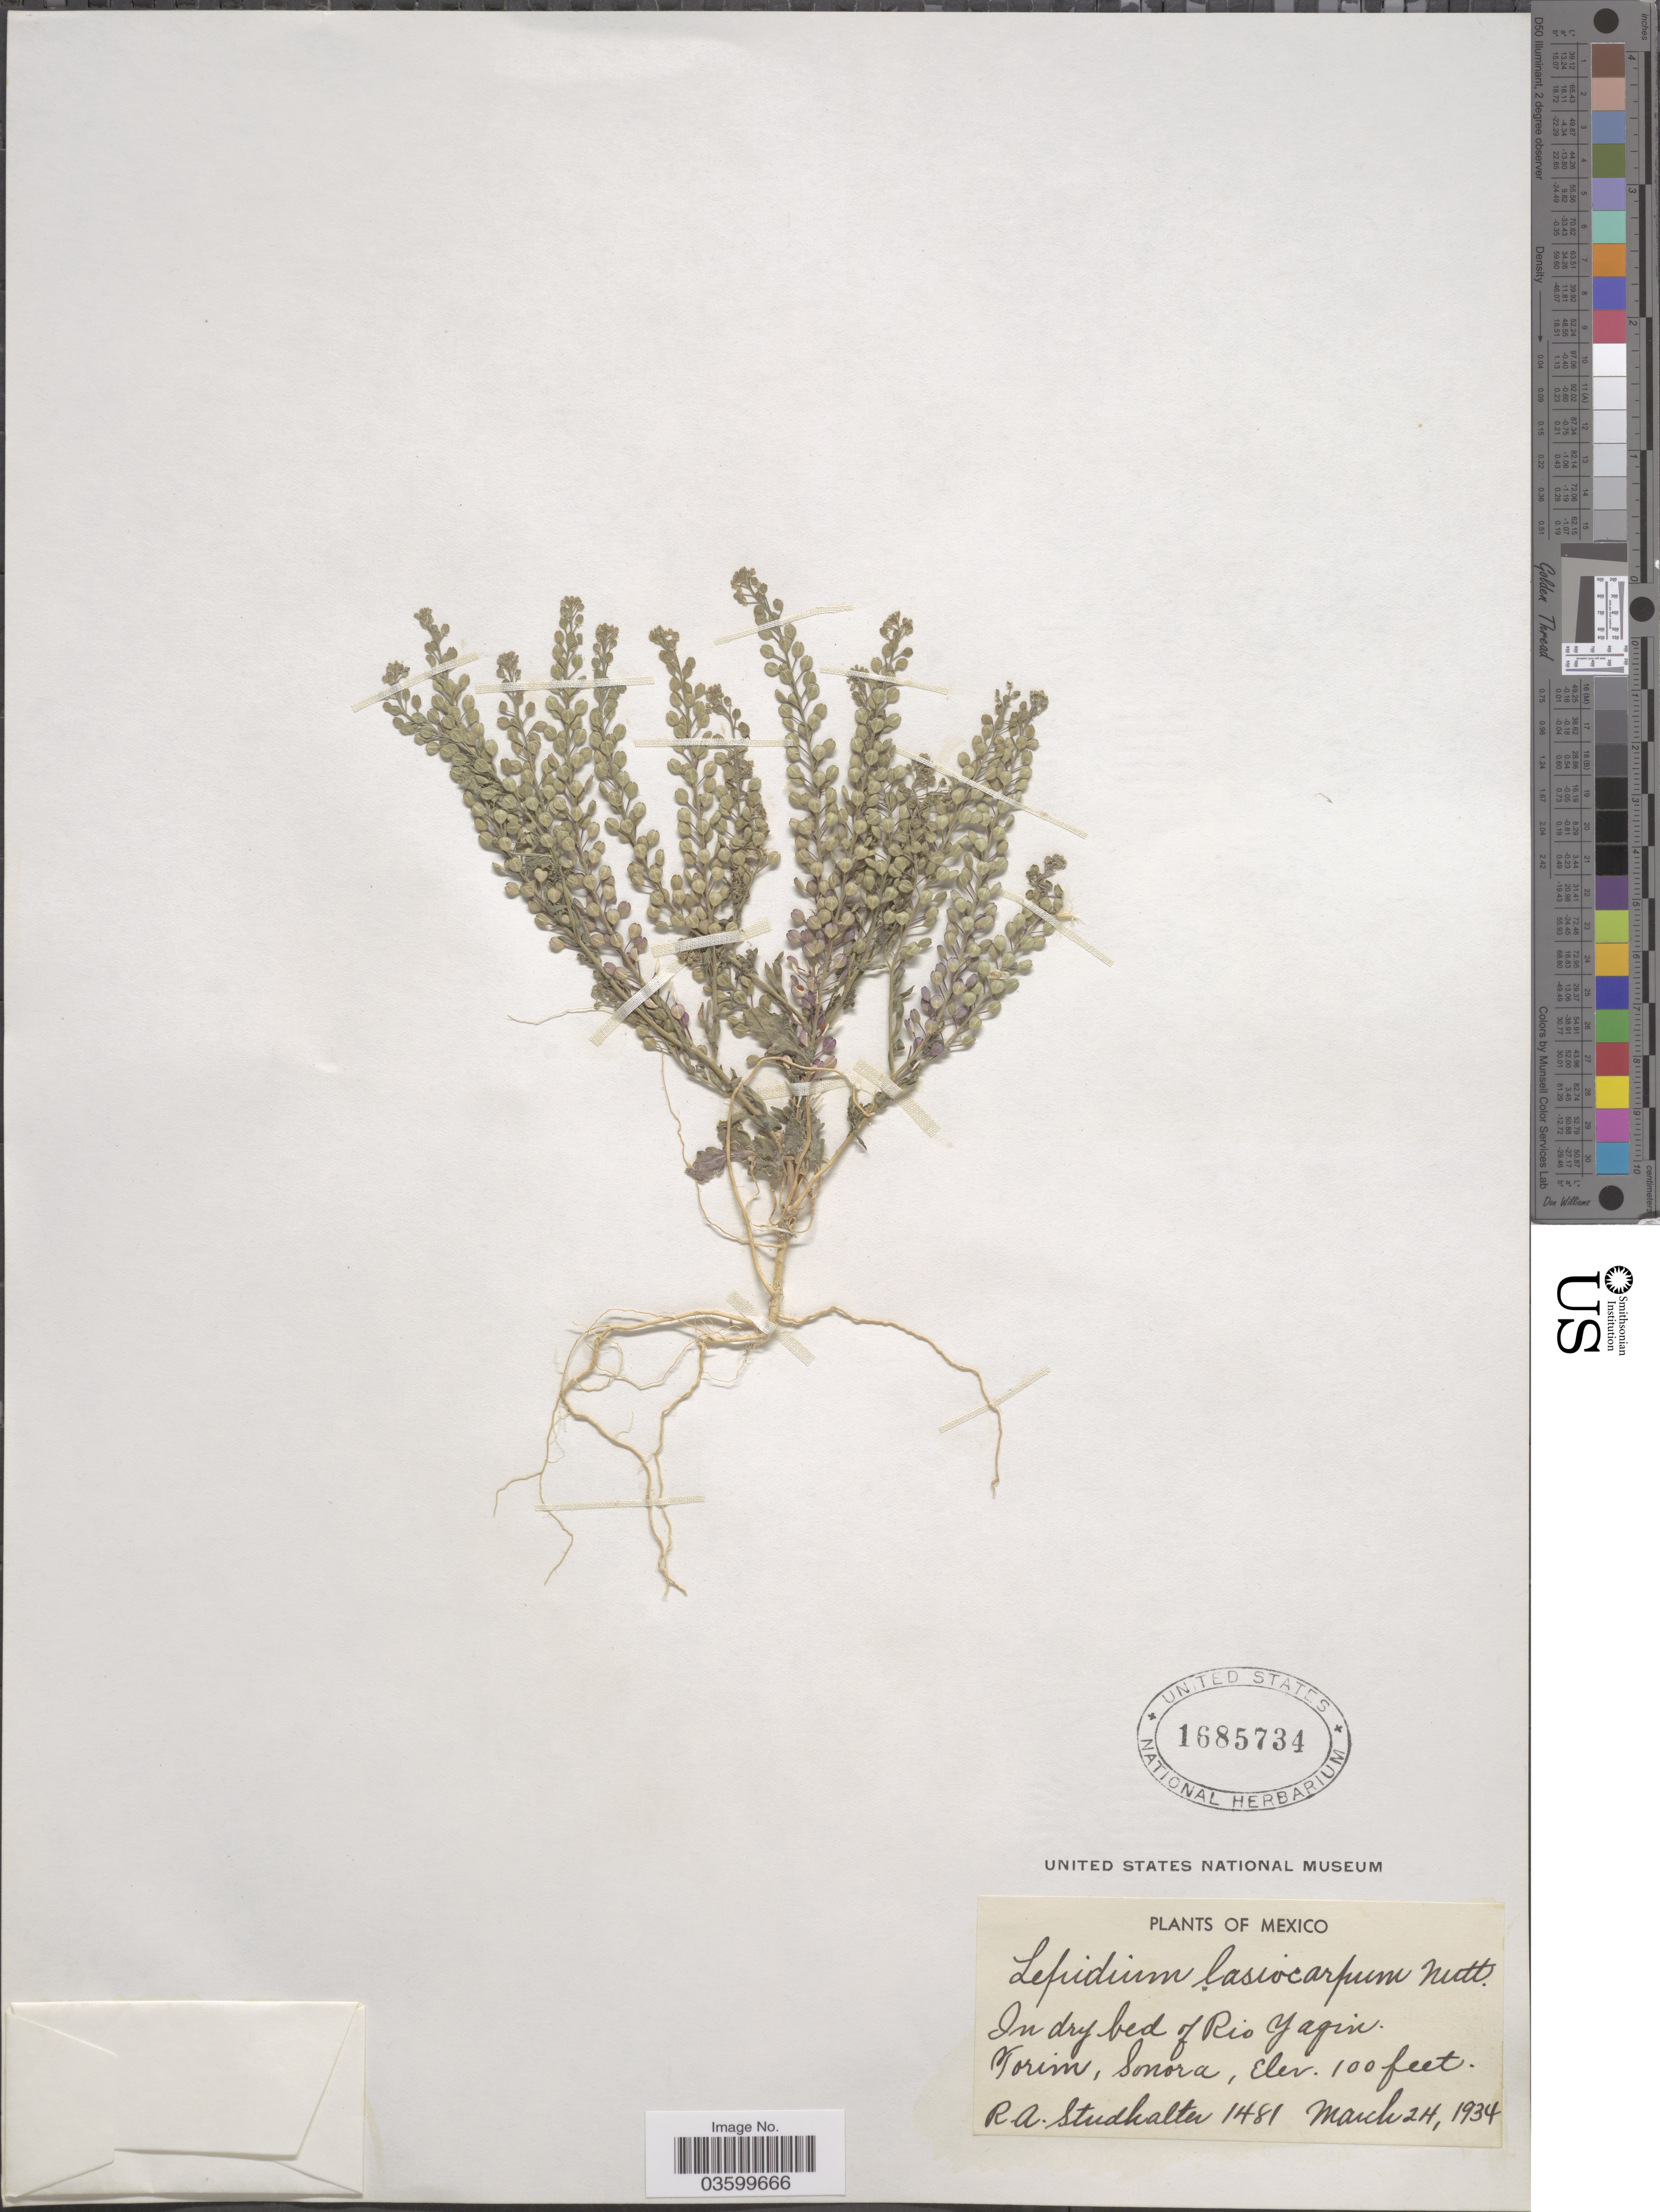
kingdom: Plantae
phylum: Tracheophyta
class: Magnoliopsida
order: Brassicales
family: Brassicaceae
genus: Lepidium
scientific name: Lepidium lasiocarpum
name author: Nutt.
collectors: R. Studhalter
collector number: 1481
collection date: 1934-03-24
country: Mexico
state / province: Sonora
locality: In dry bed of Rio Yaqui. Torim.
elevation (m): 30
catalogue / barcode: US 1685734